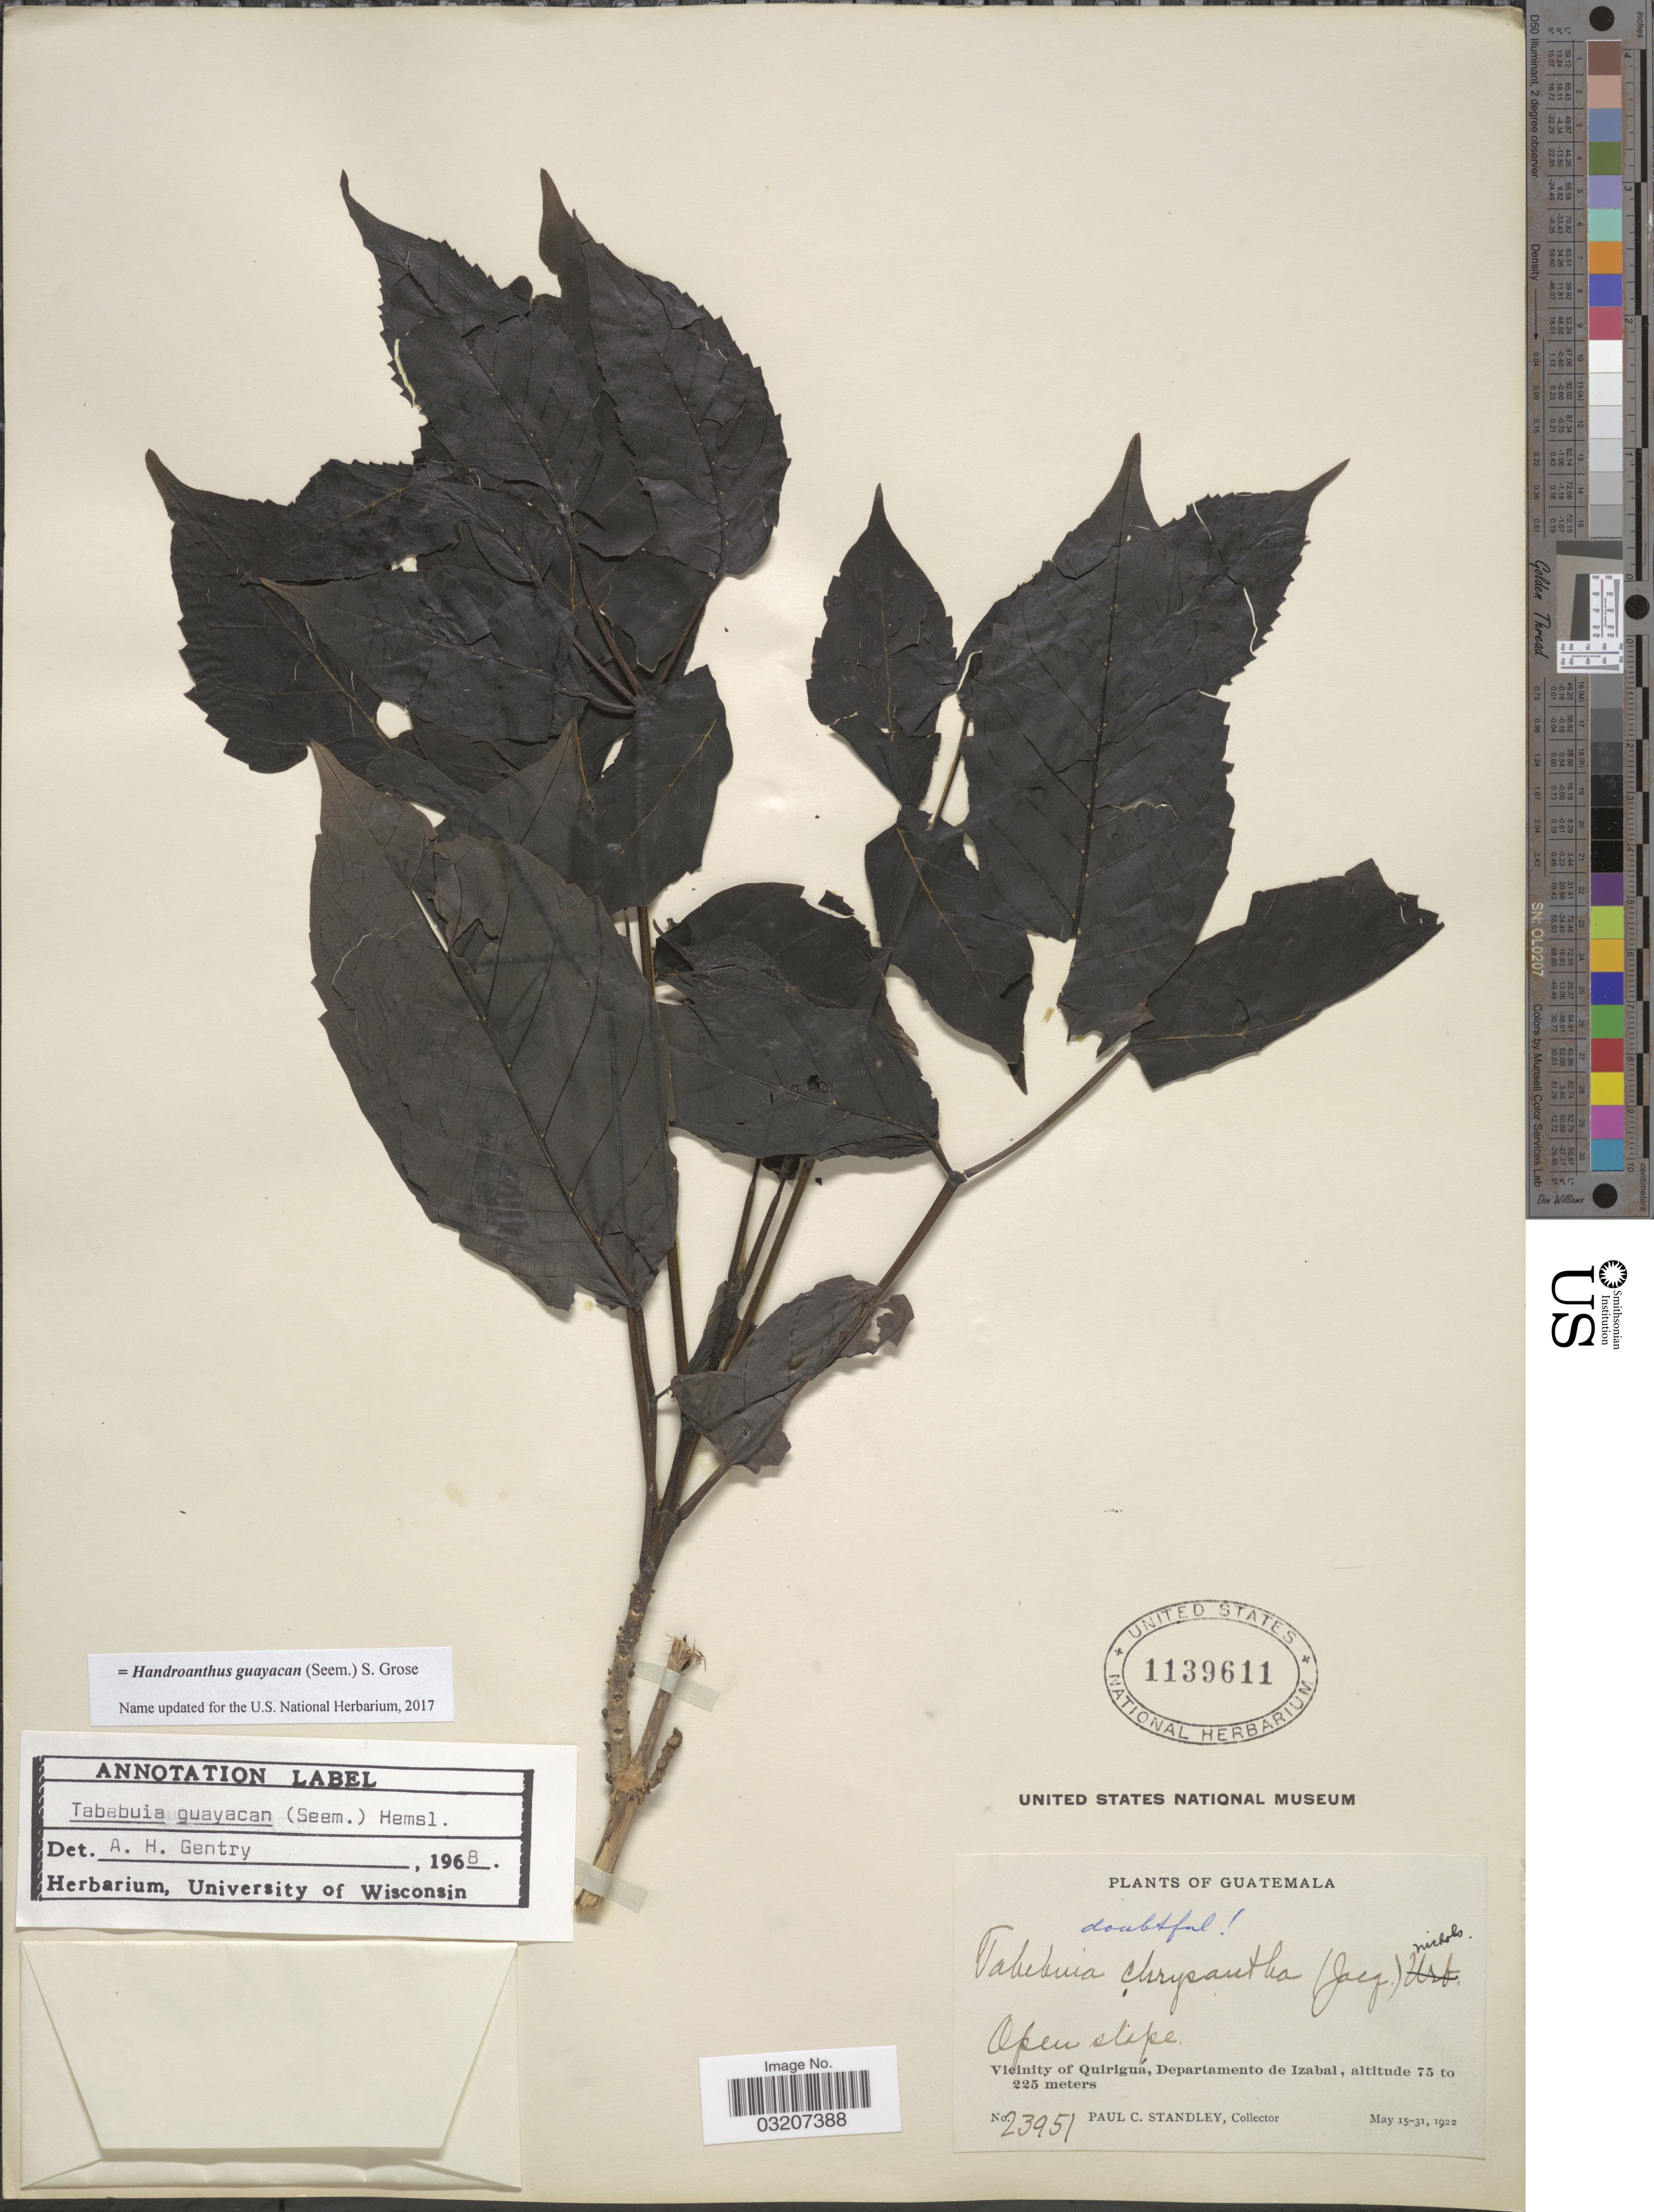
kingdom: Plantae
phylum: Tracheophyta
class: Magnoliopsida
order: Lamiales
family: Bignoniaceae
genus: Handroanthus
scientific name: Handroanthus guayacan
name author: (Seem.) S.O. Grose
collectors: P. C. Standley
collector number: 23951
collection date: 1922-05-15/1922-05-31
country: Guatemala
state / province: Izabal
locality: Vicinity of Quiriguá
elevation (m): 75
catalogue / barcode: US 1139611